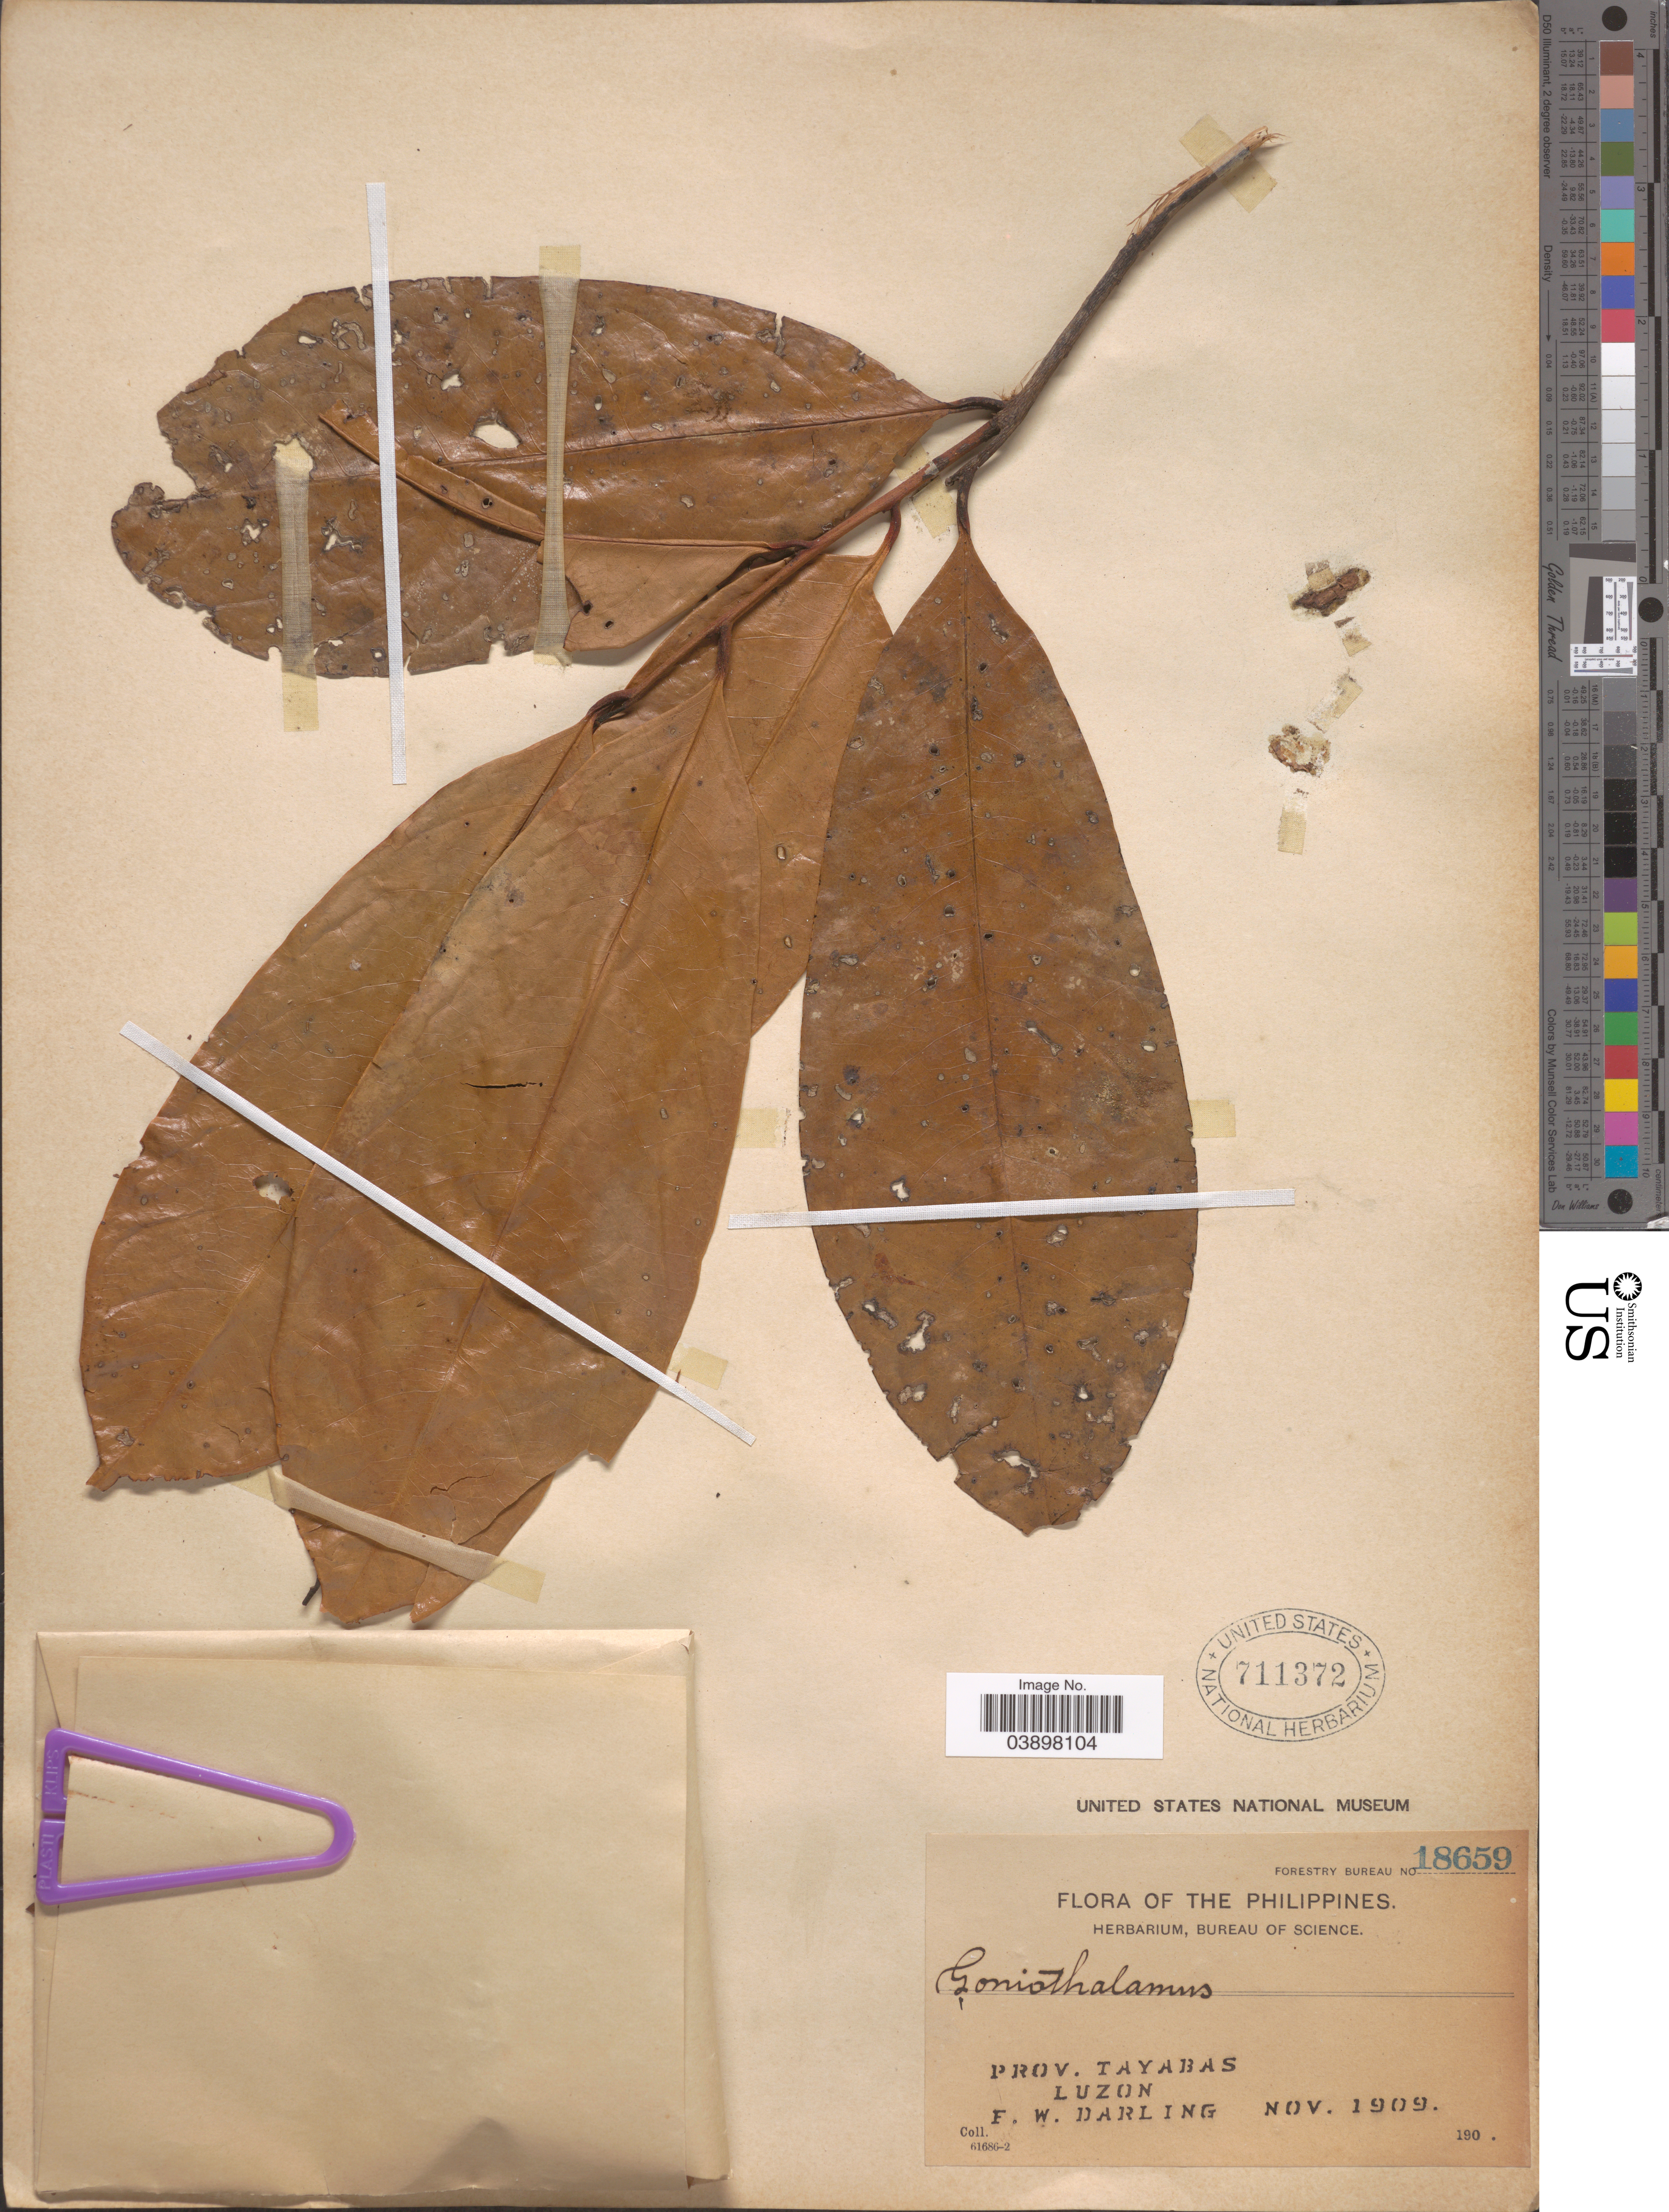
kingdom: Plantae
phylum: Tracheophyta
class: Magnoliopsida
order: Magnoliales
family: Annonaceae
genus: Goniothalamus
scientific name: Goniothalamus sp.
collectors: F. Darling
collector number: Forestry Bureau 18659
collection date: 1909-11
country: Philippines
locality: Prov. Tayabas, Luzon.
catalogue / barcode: US 711372